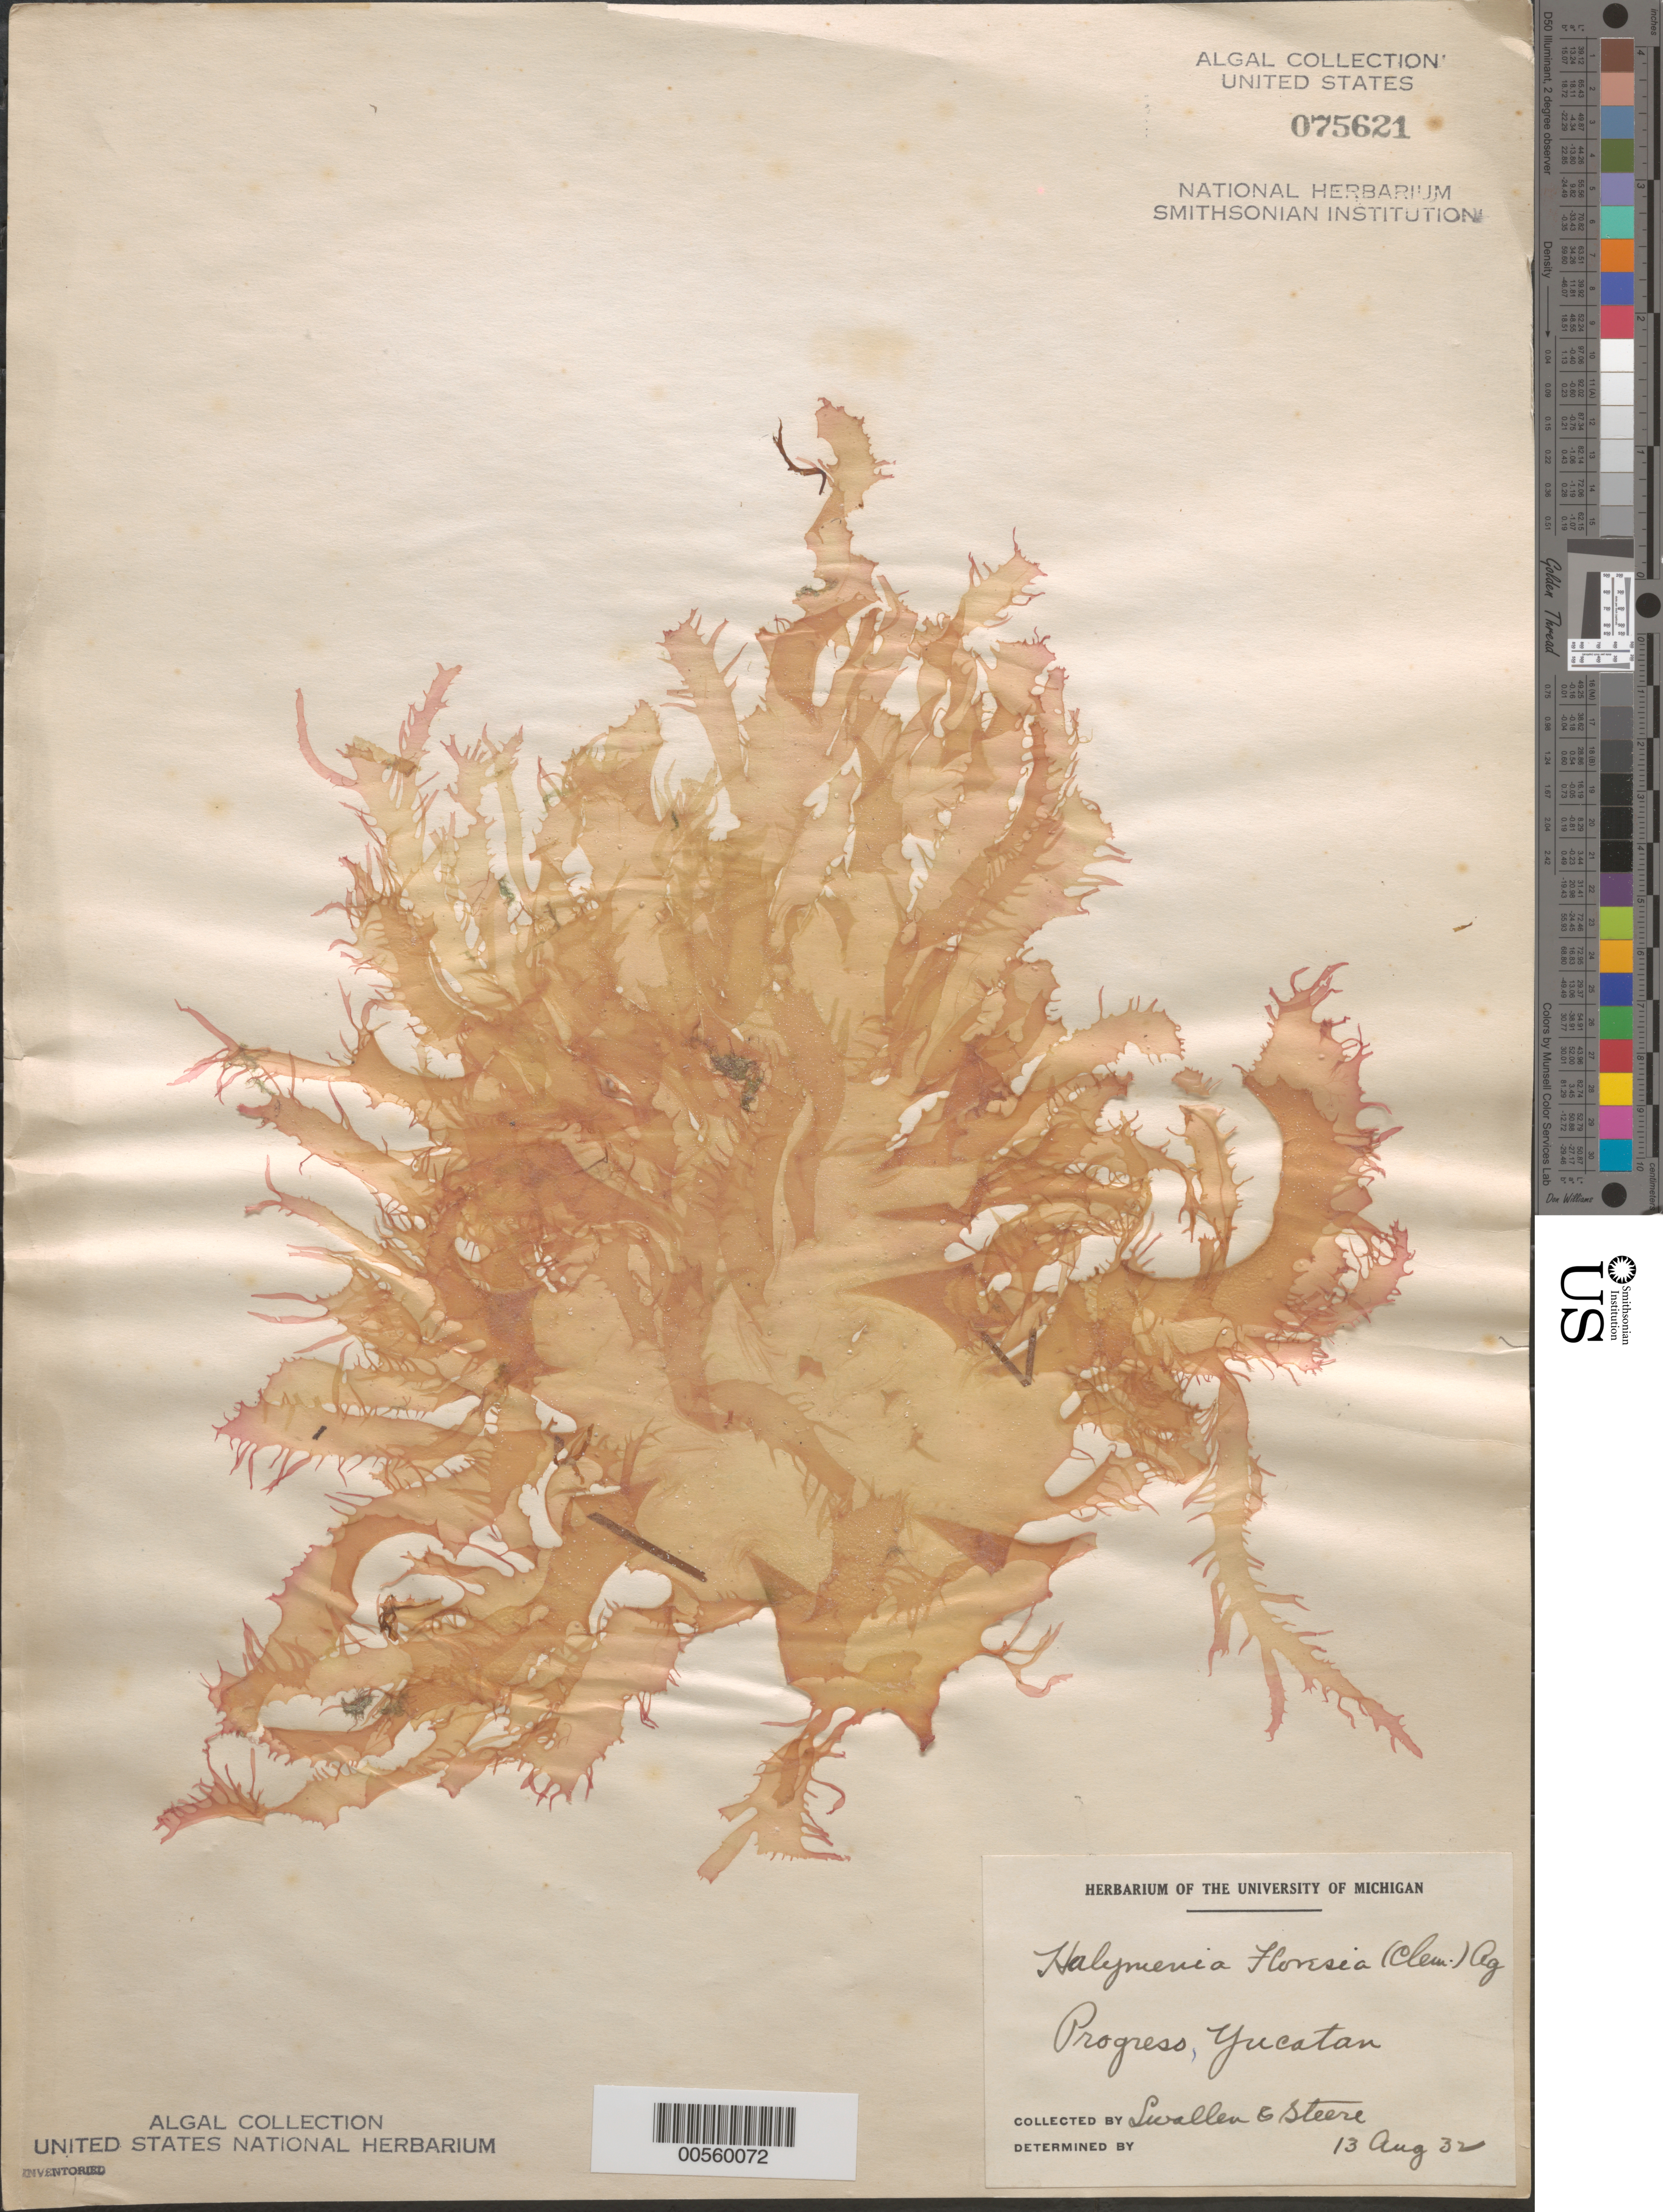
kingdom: Plantae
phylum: Rhodophyta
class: Florideophyceae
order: Halymeniales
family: Halymeniaceae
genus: Halymenia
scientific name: Halymenia floresii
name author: (Clemente) C. Agardh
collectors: J. R. Swallen & W. C. Steere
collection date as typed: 13 Aug 1932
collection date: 1932-08-13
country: Mexico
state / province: Yucatan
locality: Progreso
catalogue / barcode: US 75621